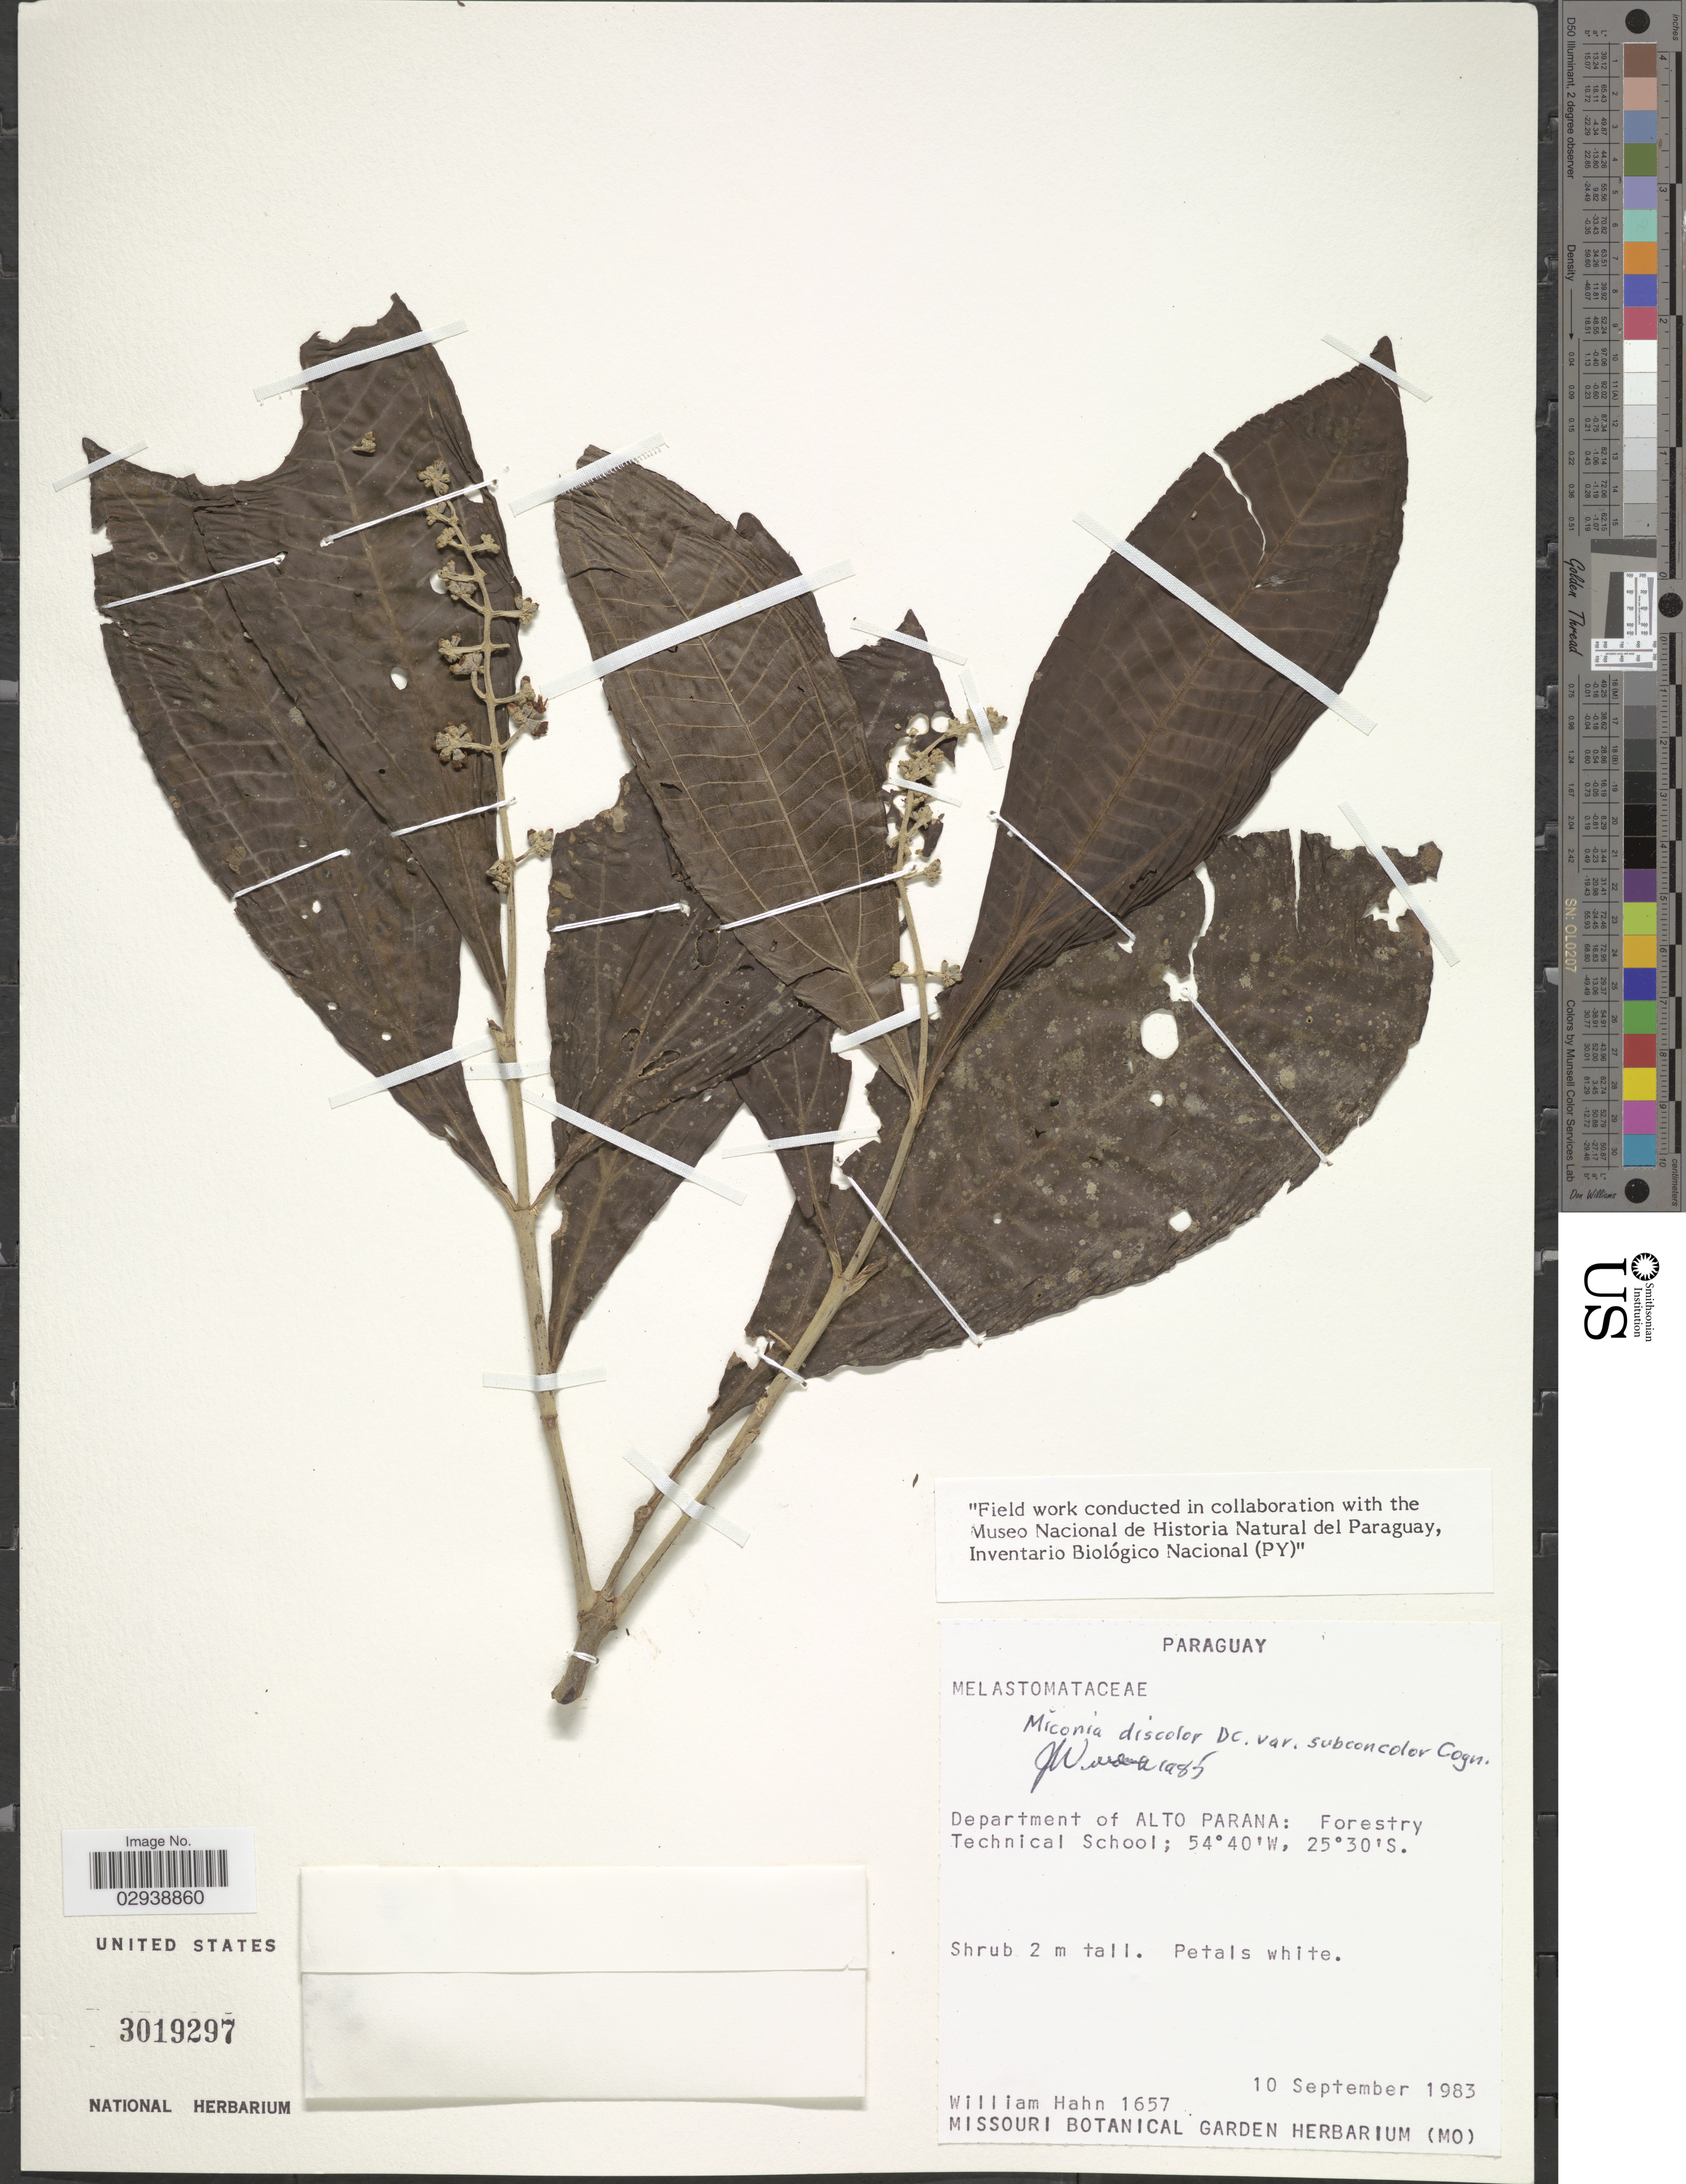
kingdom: Plantae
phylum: Tracheophyta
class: Magnoliopsida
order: Myrtales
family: Melastomataceae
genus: Miconia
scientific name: Miconia discolor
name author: DC.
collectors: W. J. Hahn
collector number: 1657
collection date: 1983-09-10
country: Paraguay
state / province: Alto Parana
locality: Department of Alto Parana: Forestry Techinal School.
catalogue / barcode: US 3019297